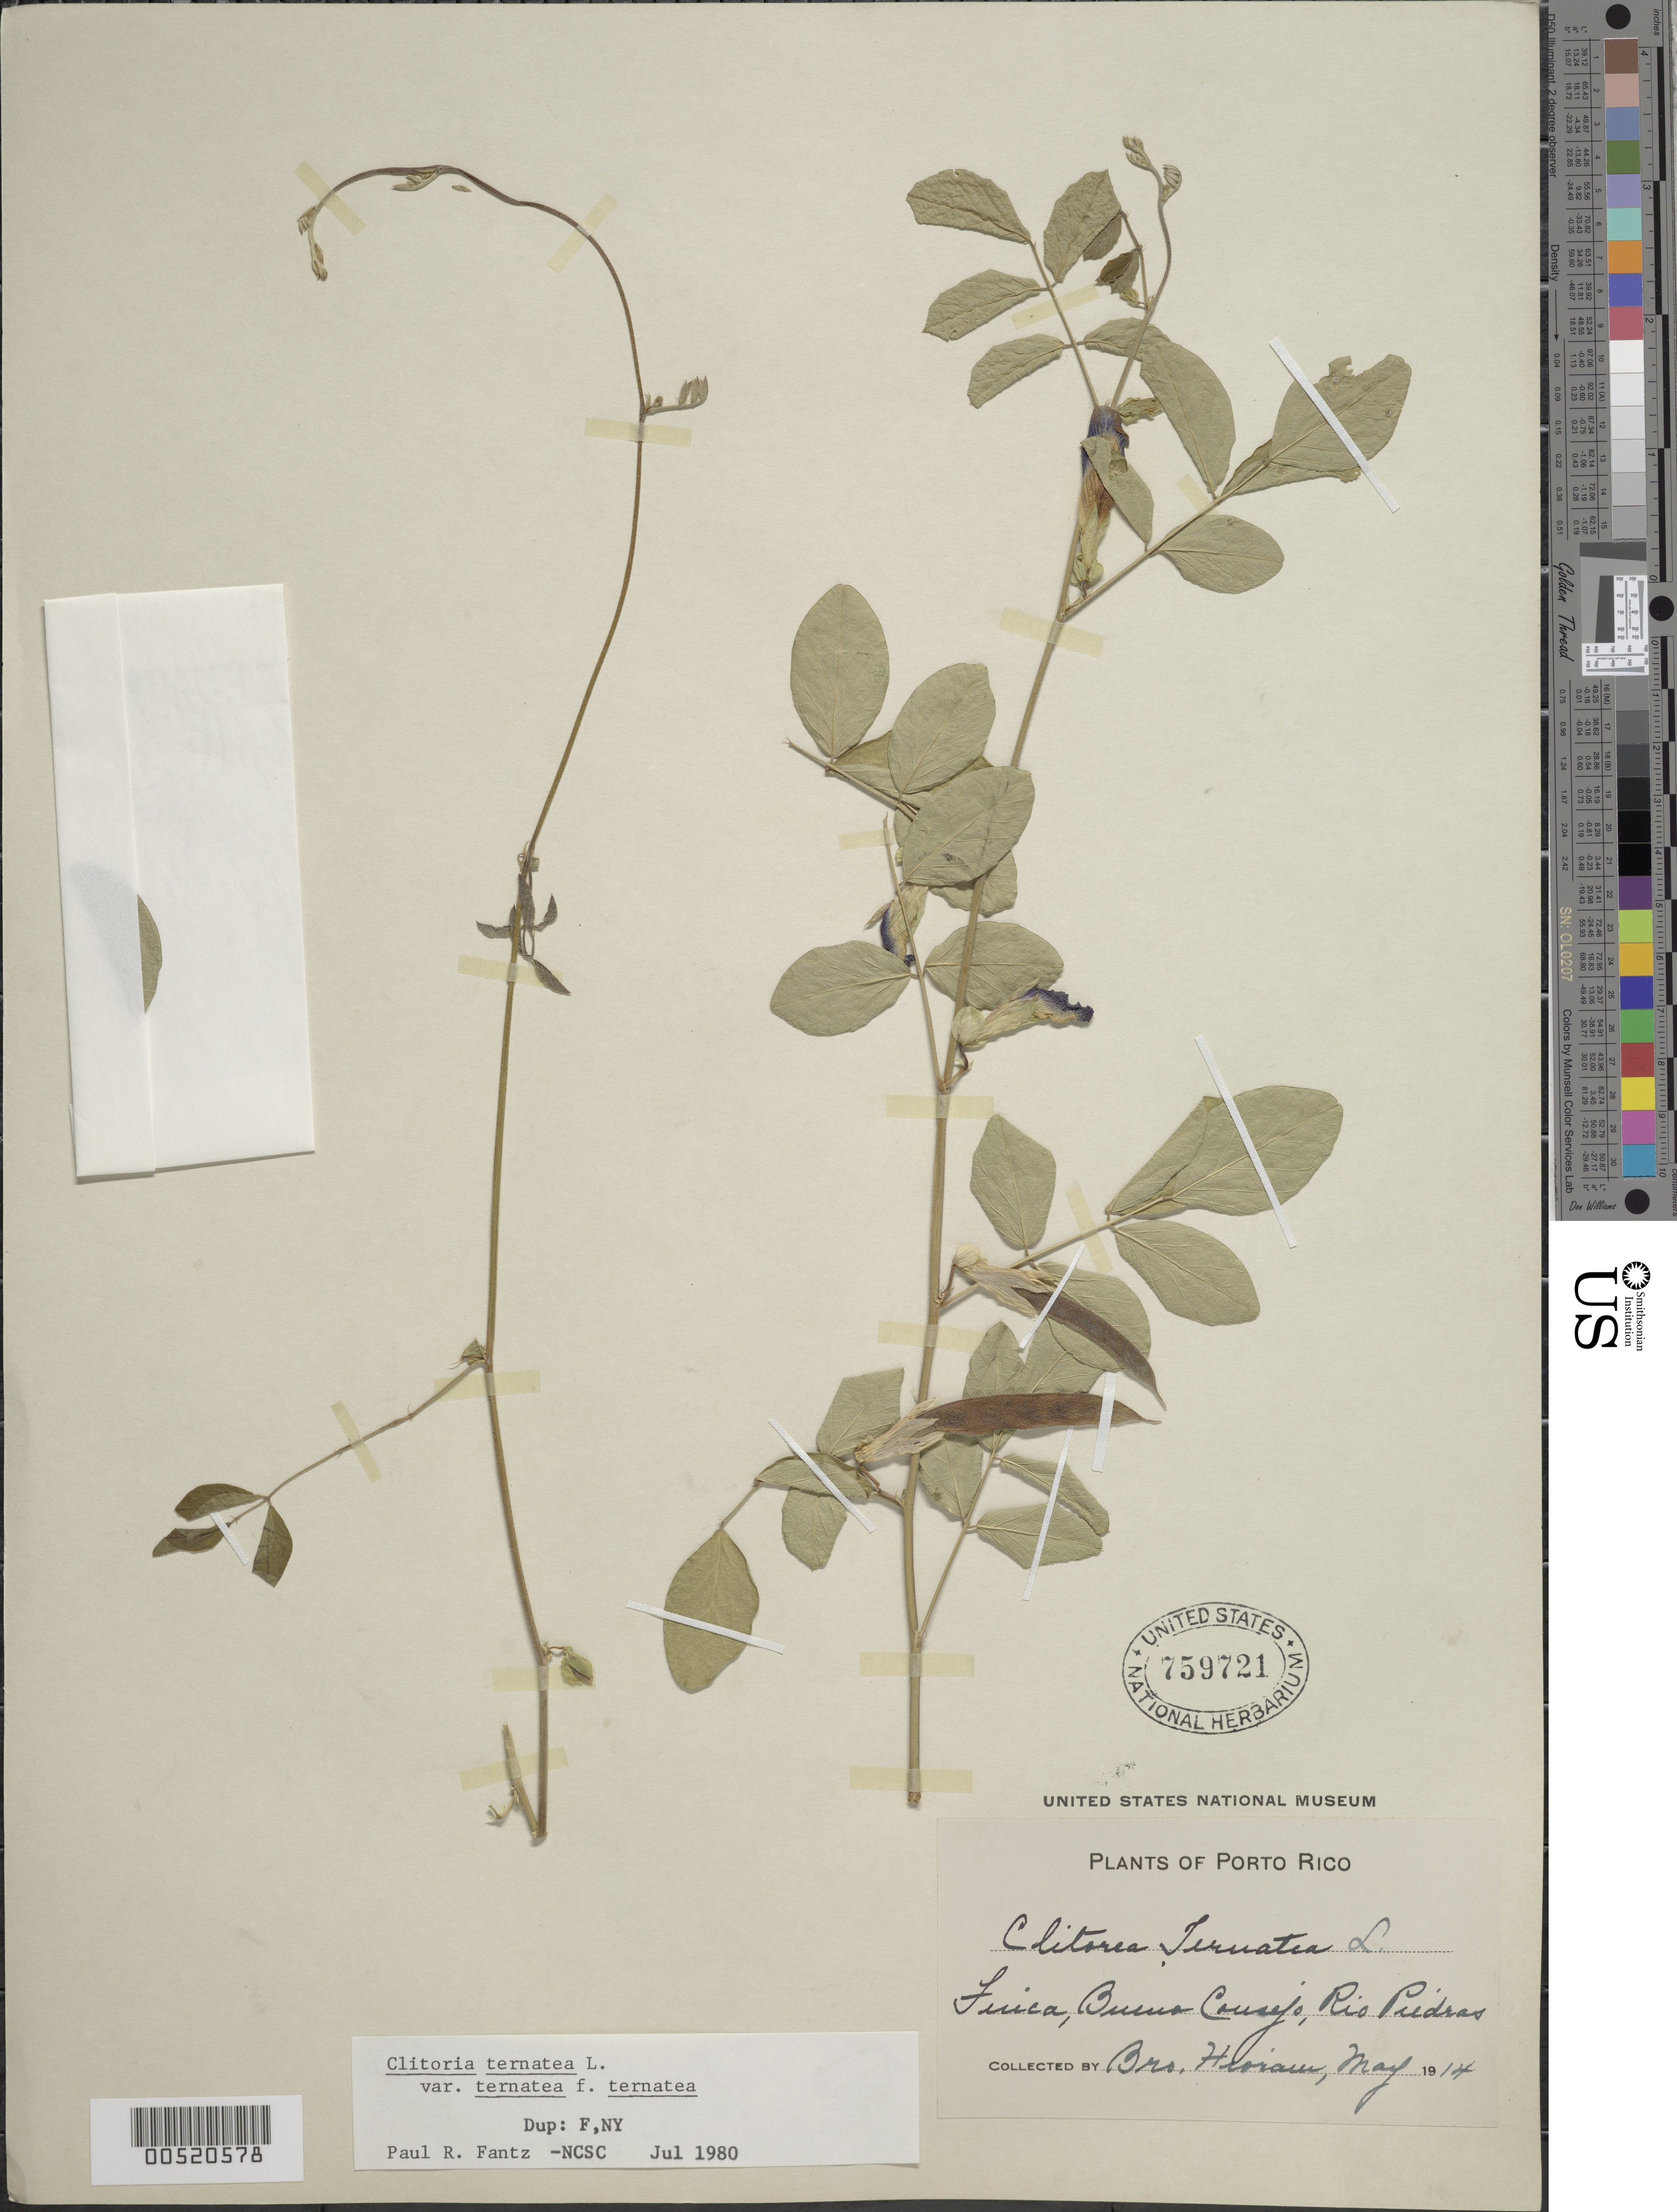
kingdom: Plantae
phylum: Tracheophyta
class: Magnoliopsida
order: Fabales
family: Fabaceae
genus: Clitoria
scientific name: Clitoria ternatea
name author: L.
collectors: Bro. Hioram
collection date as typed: May 1914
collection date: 1914-05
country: Puerto Rico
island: Greater Antilles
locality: Finca, Buen Consejo, Rio Piedras.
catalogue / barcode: US 759721